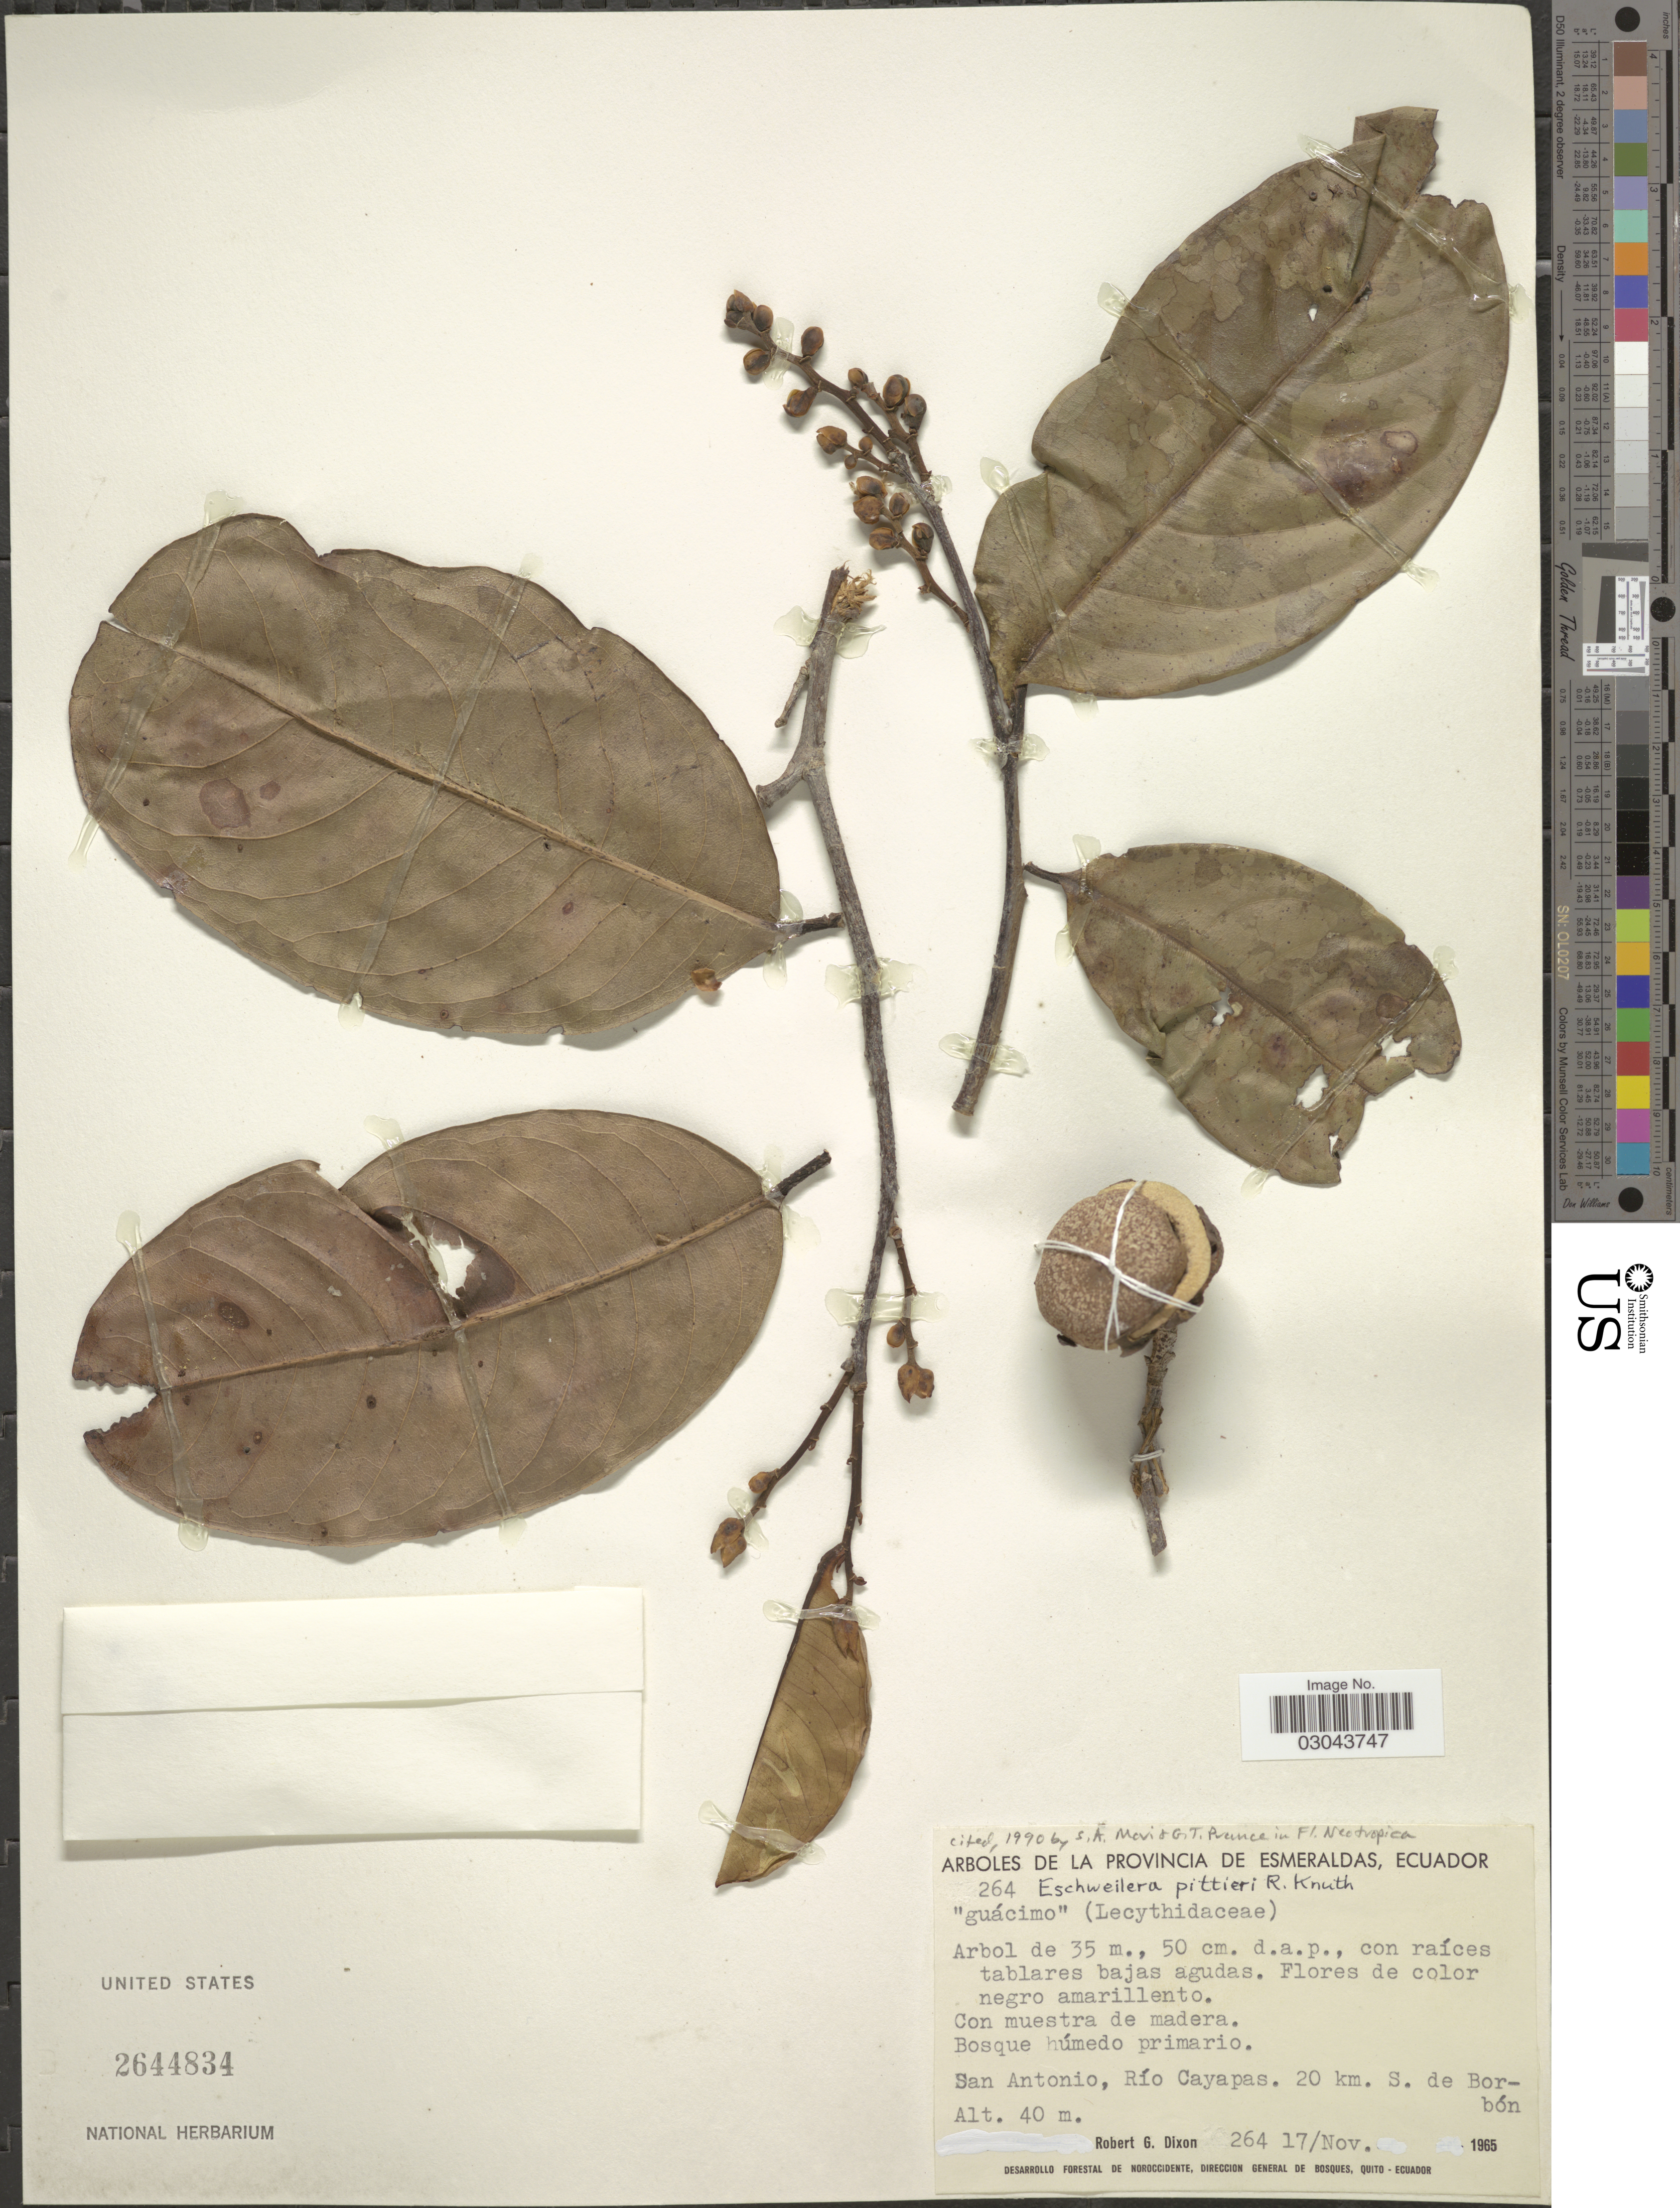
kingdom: Plantae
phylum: Tracheophyta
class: Magnoliopsida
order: Ericales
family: Lecythidaceae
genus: Eschweilera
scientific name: Eschweilera pittieri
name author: R. Knuth in Engl.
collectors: R. G. Dixon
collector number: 264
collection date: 1965-11-17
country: Ecuador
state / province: Esmeraldas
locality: San Antonio, Río Cayapas. 20 km. S. de Borbón.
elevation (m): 40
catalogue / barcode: US 2644834